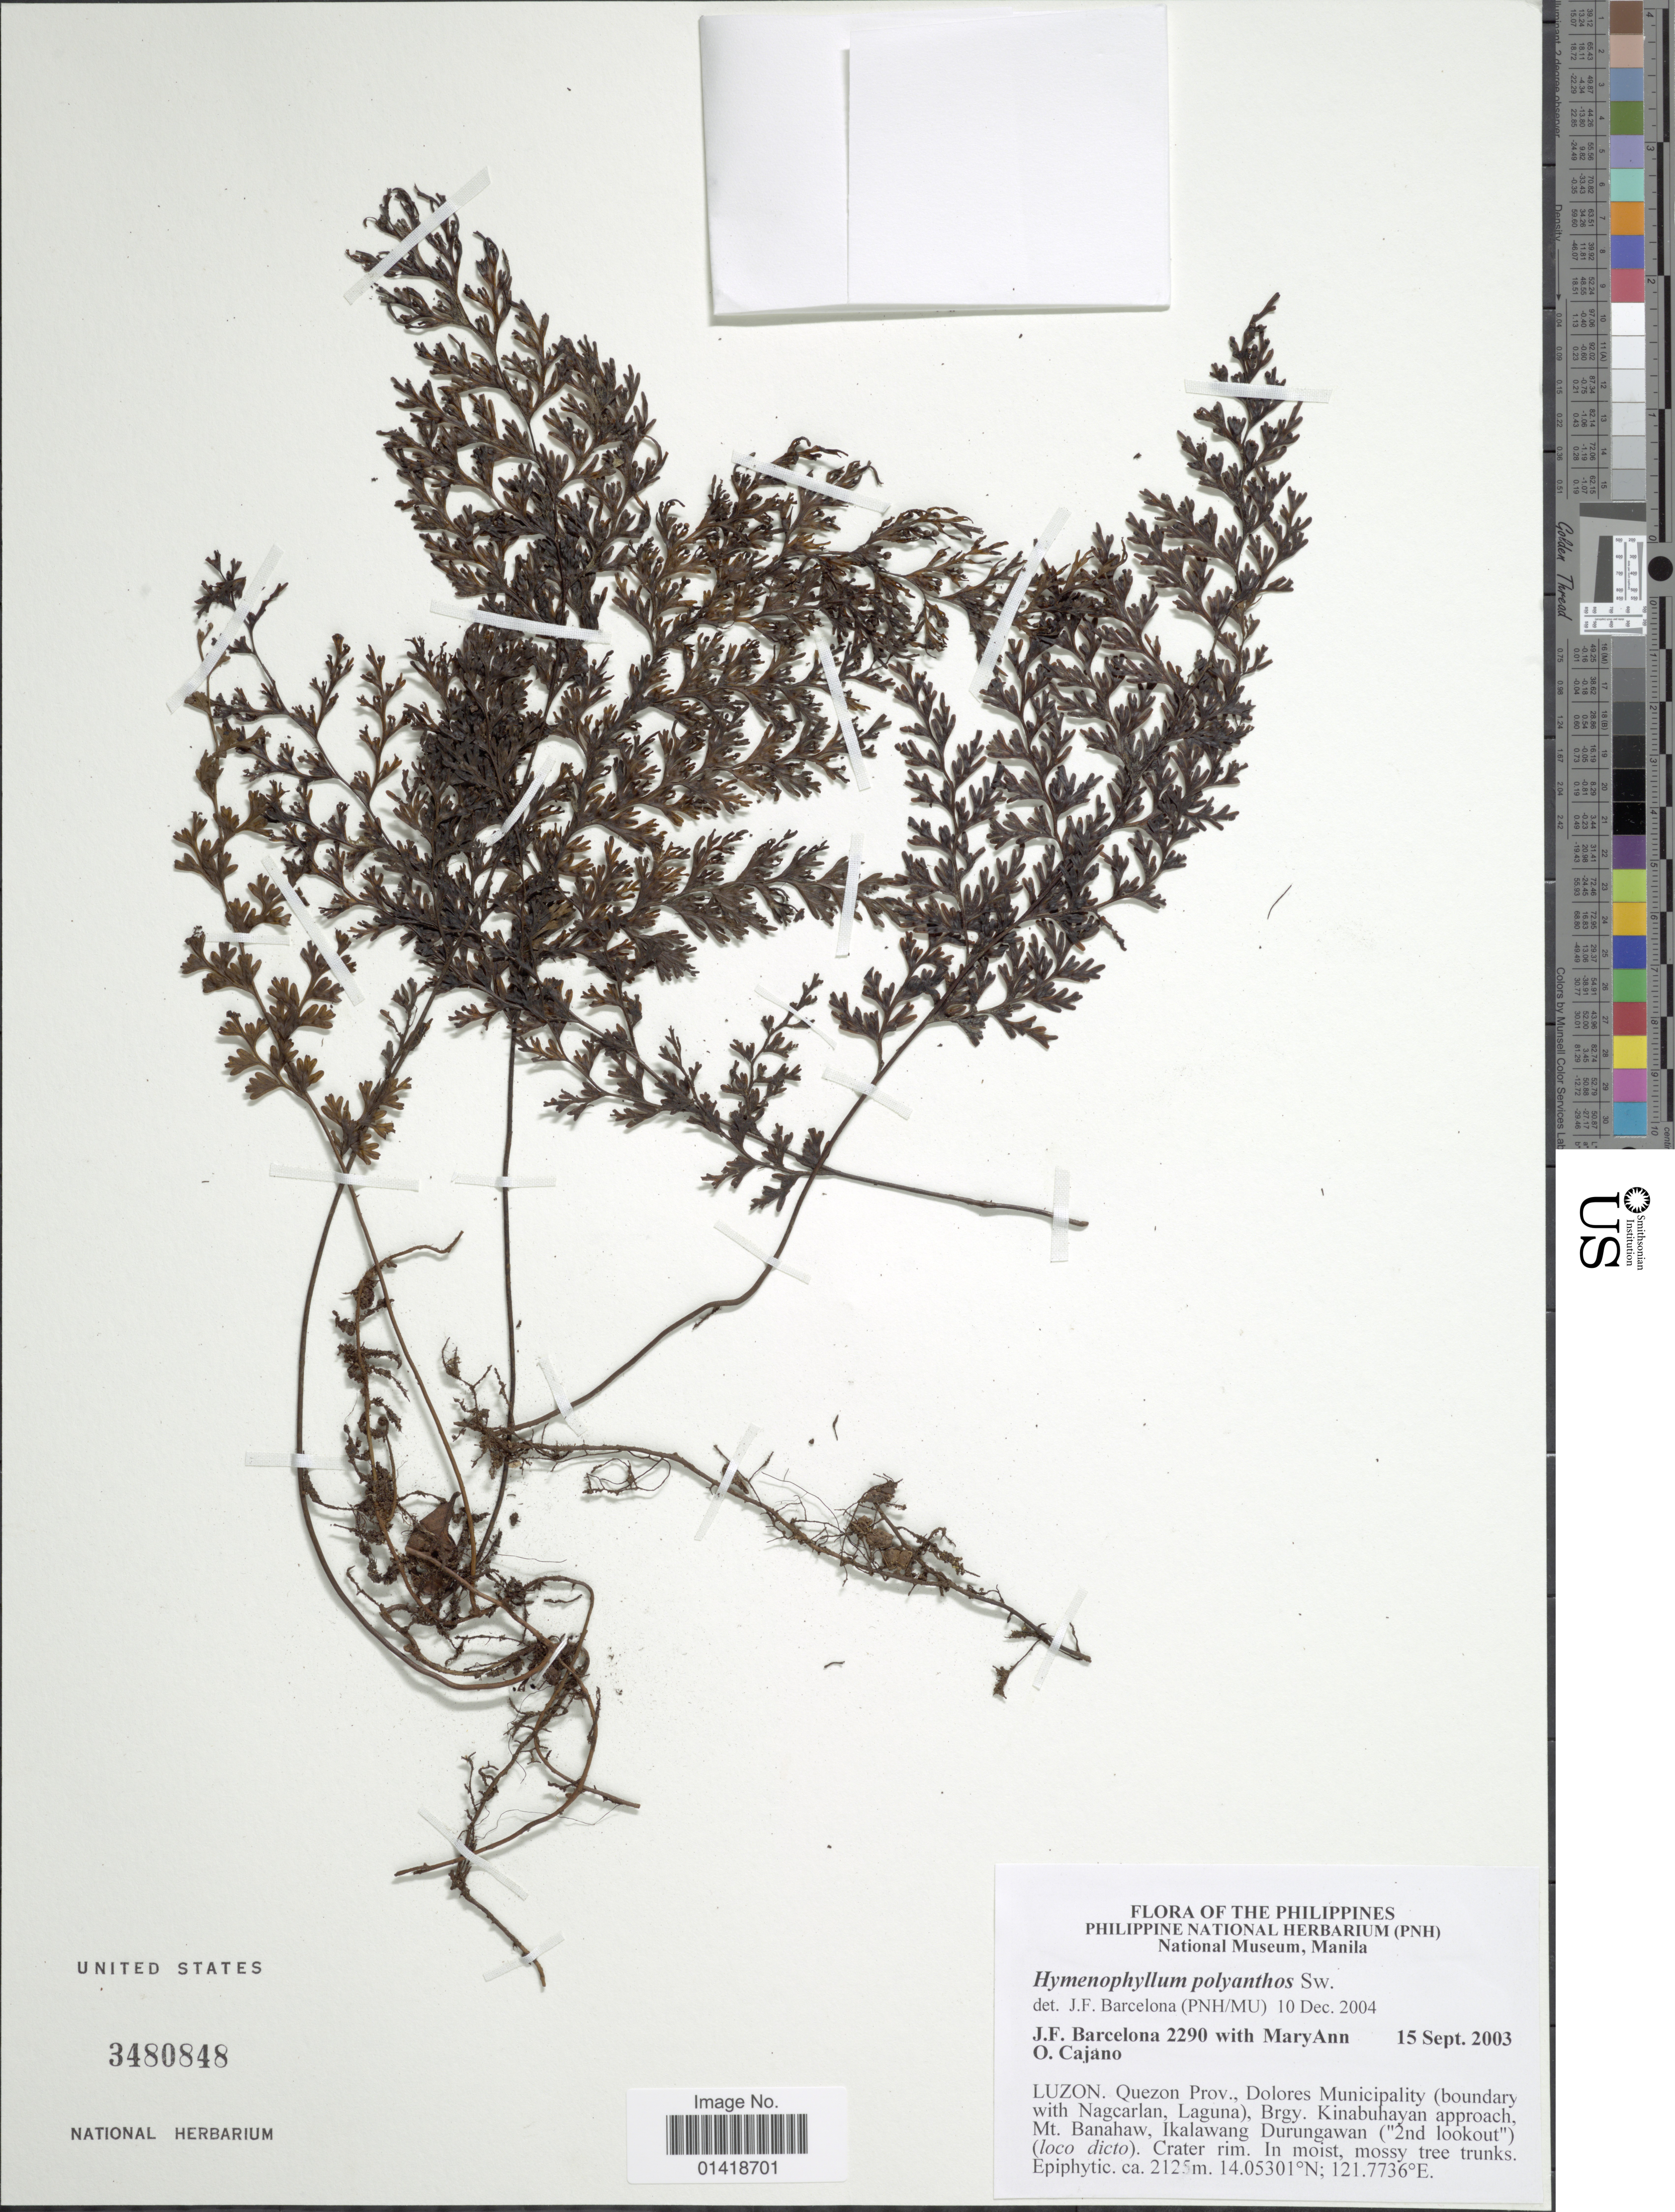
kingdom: Plantae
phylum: Tracheophyta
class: Polypodiopsida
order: Hymenophyllales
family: Hymenophyllaceae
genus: Hymenophyllum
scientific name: Hymenophyllum polyanthos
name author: (Sw.) Sw.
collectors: J. F. Barcelona & M. Cajano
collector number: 2290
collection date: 2003-09-15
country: Philippines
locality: The Philippines. Luzon Prov., Dolores Municipality (boundary with Nagcarlan, Laguna), Brgy. Kinabuhayan approach, Mt. Banahaw, Ikalawang Durungawan ("2nd lookout") (loco dicto). Crater rim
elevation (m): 2125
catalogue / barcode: US 3480848